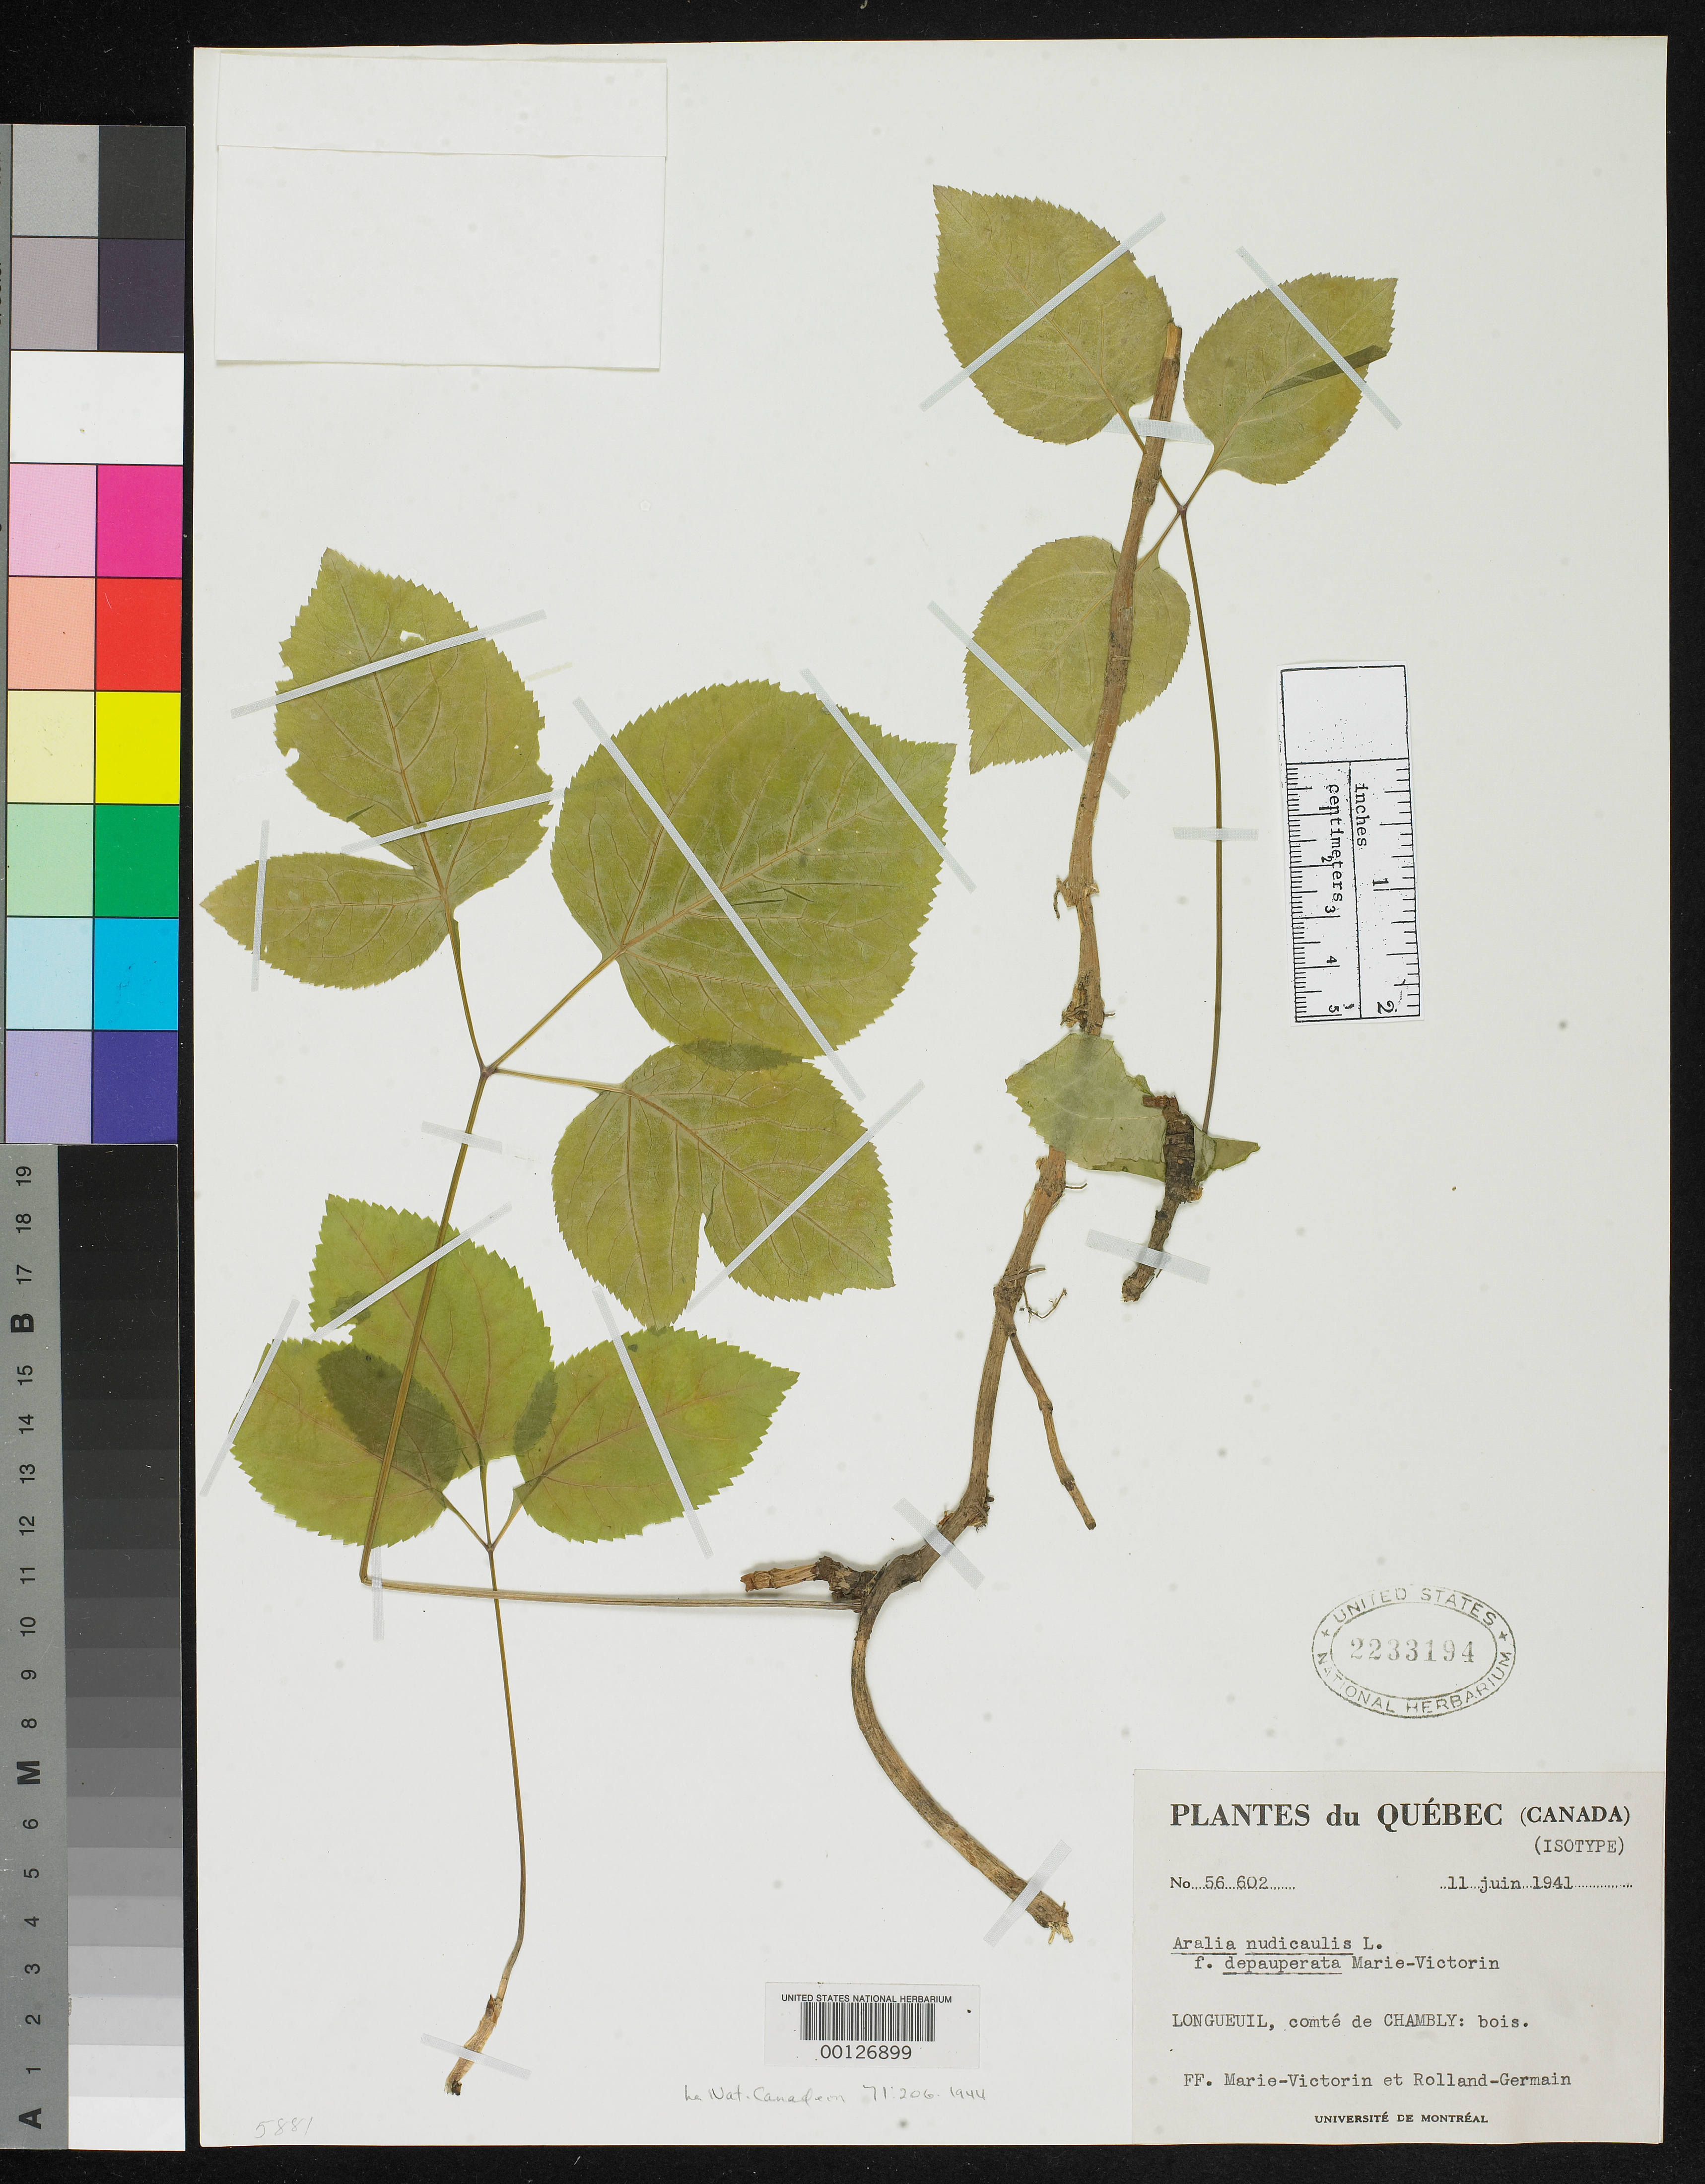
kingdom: Plantae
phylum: Tracheophyta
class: Magnoliopsida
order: Apiales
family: Araliaceae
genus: Aralia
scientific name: Aralia nudicaulis f. depauperata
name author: Vict.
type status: Isotype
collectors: Fr. Marie-Victorin & Rolland-Germain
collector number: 56602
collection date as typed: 11 Jun 1941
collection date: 1941-06-11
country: Canada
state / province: Quebec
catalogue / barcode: US 2233194